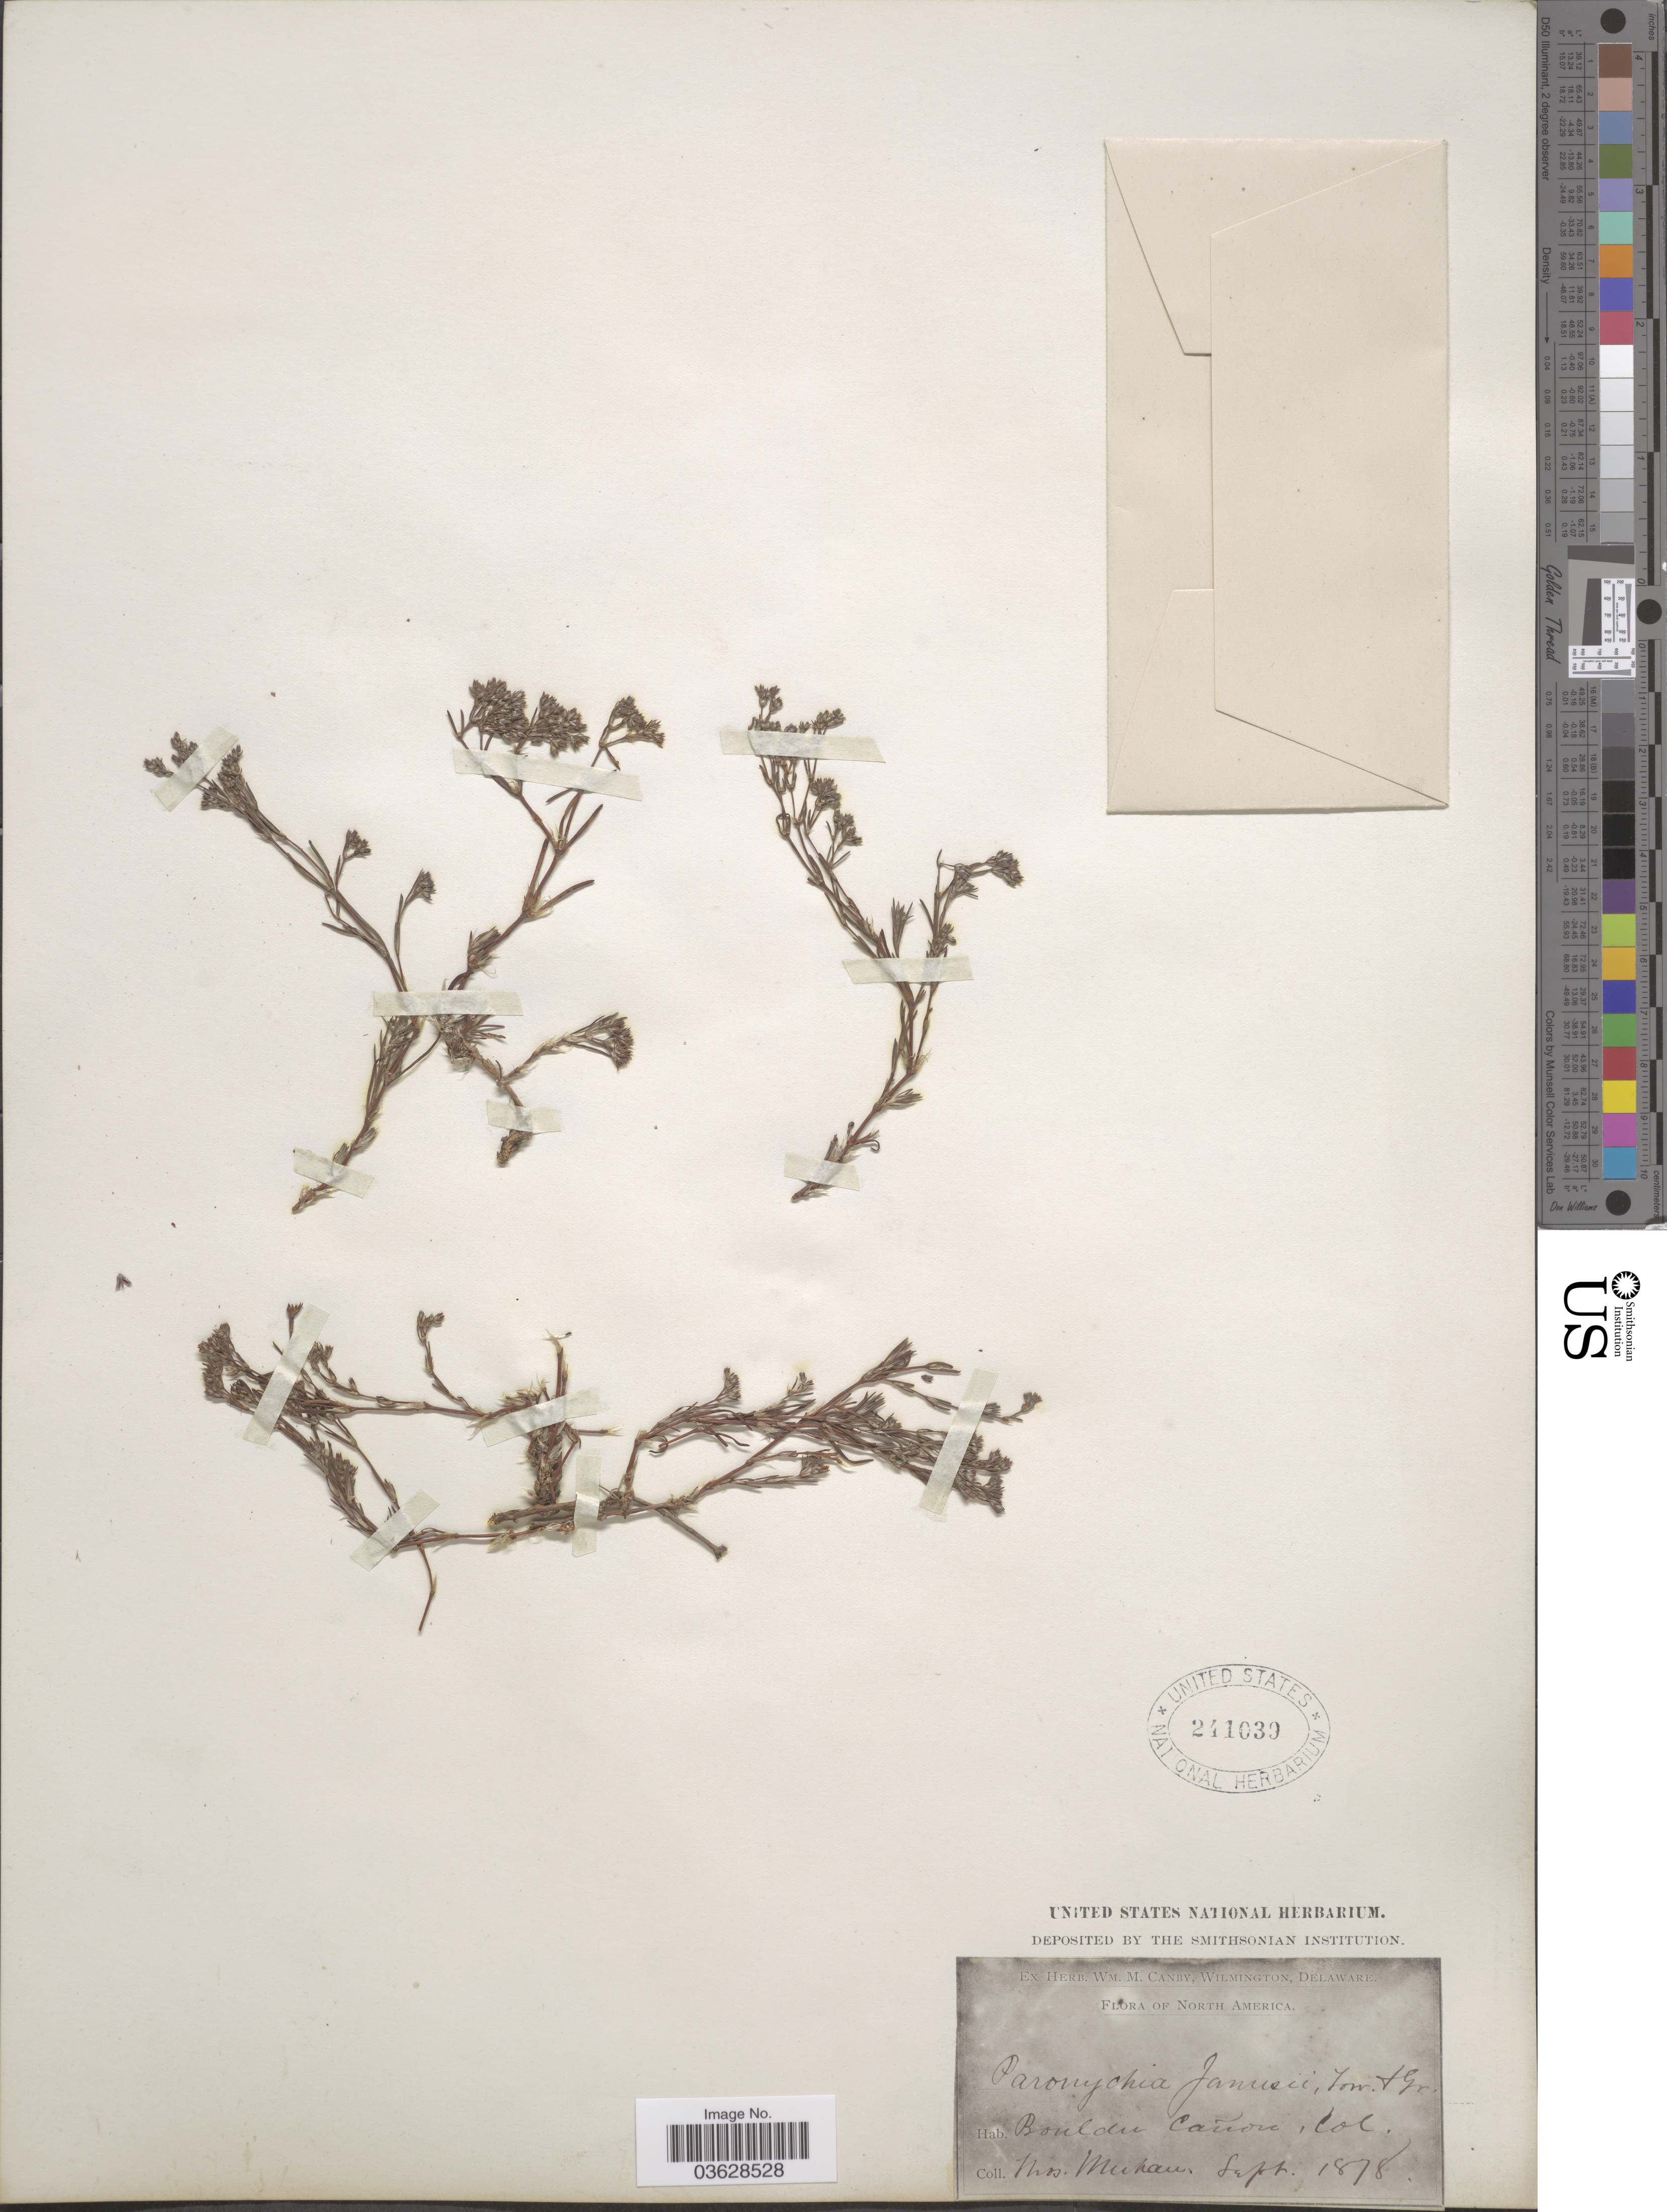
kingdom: Plantae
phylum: Tracheophyta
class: Magnoliopsida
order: Caryophyllales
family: Caryophyllaceae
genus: Paronychia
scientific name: Paronychia jamesii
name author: Torr. & A. Gray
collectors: Meehan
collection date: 1878-09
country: United States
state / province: Colorado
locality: Boulder Cañon.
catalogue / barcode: US 241039